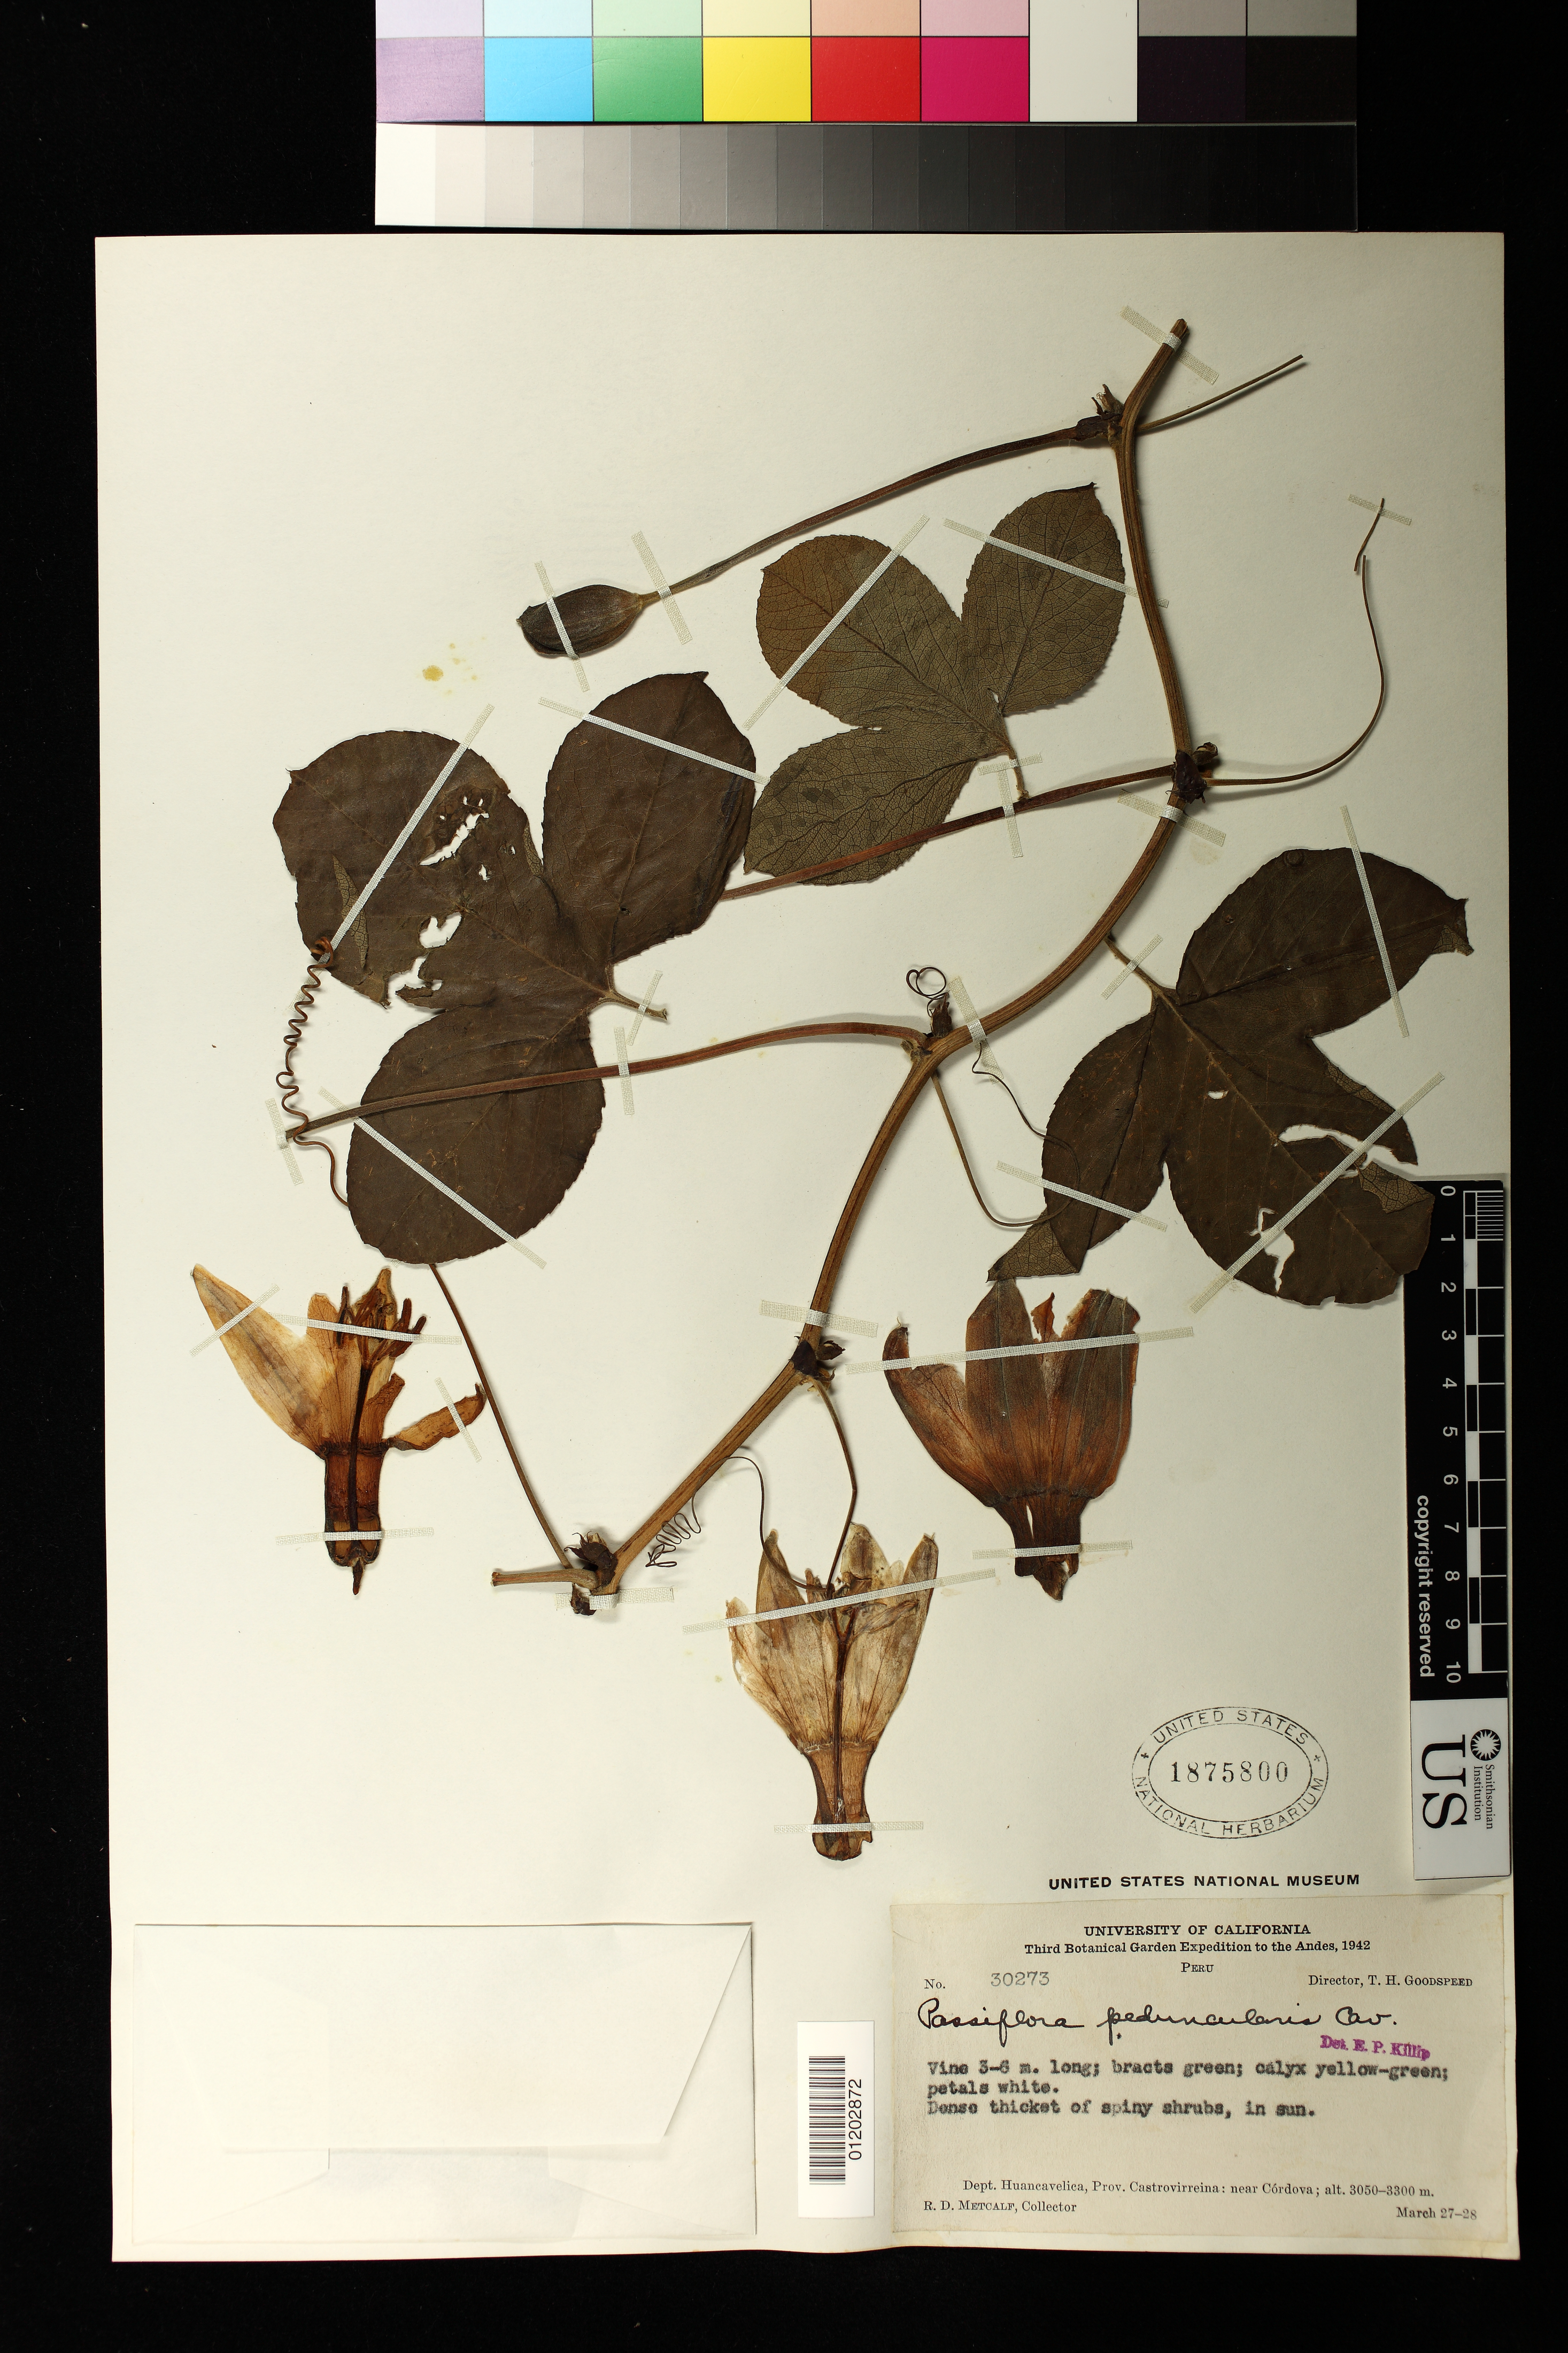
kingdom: Plantae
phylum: Tracheophyta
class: Magnoliopsida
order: Malpighiales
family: Passifloraceae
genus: Passiflora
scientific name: Passiflora peduncularis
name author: Cav.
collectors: R. D. Metcalf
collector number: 30273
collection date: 1942-03-27/1942-03-28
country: Peru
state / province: Huancavelica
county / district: Castrovirreyna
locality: near Cordova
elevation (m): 3050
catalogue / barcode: US 1875800